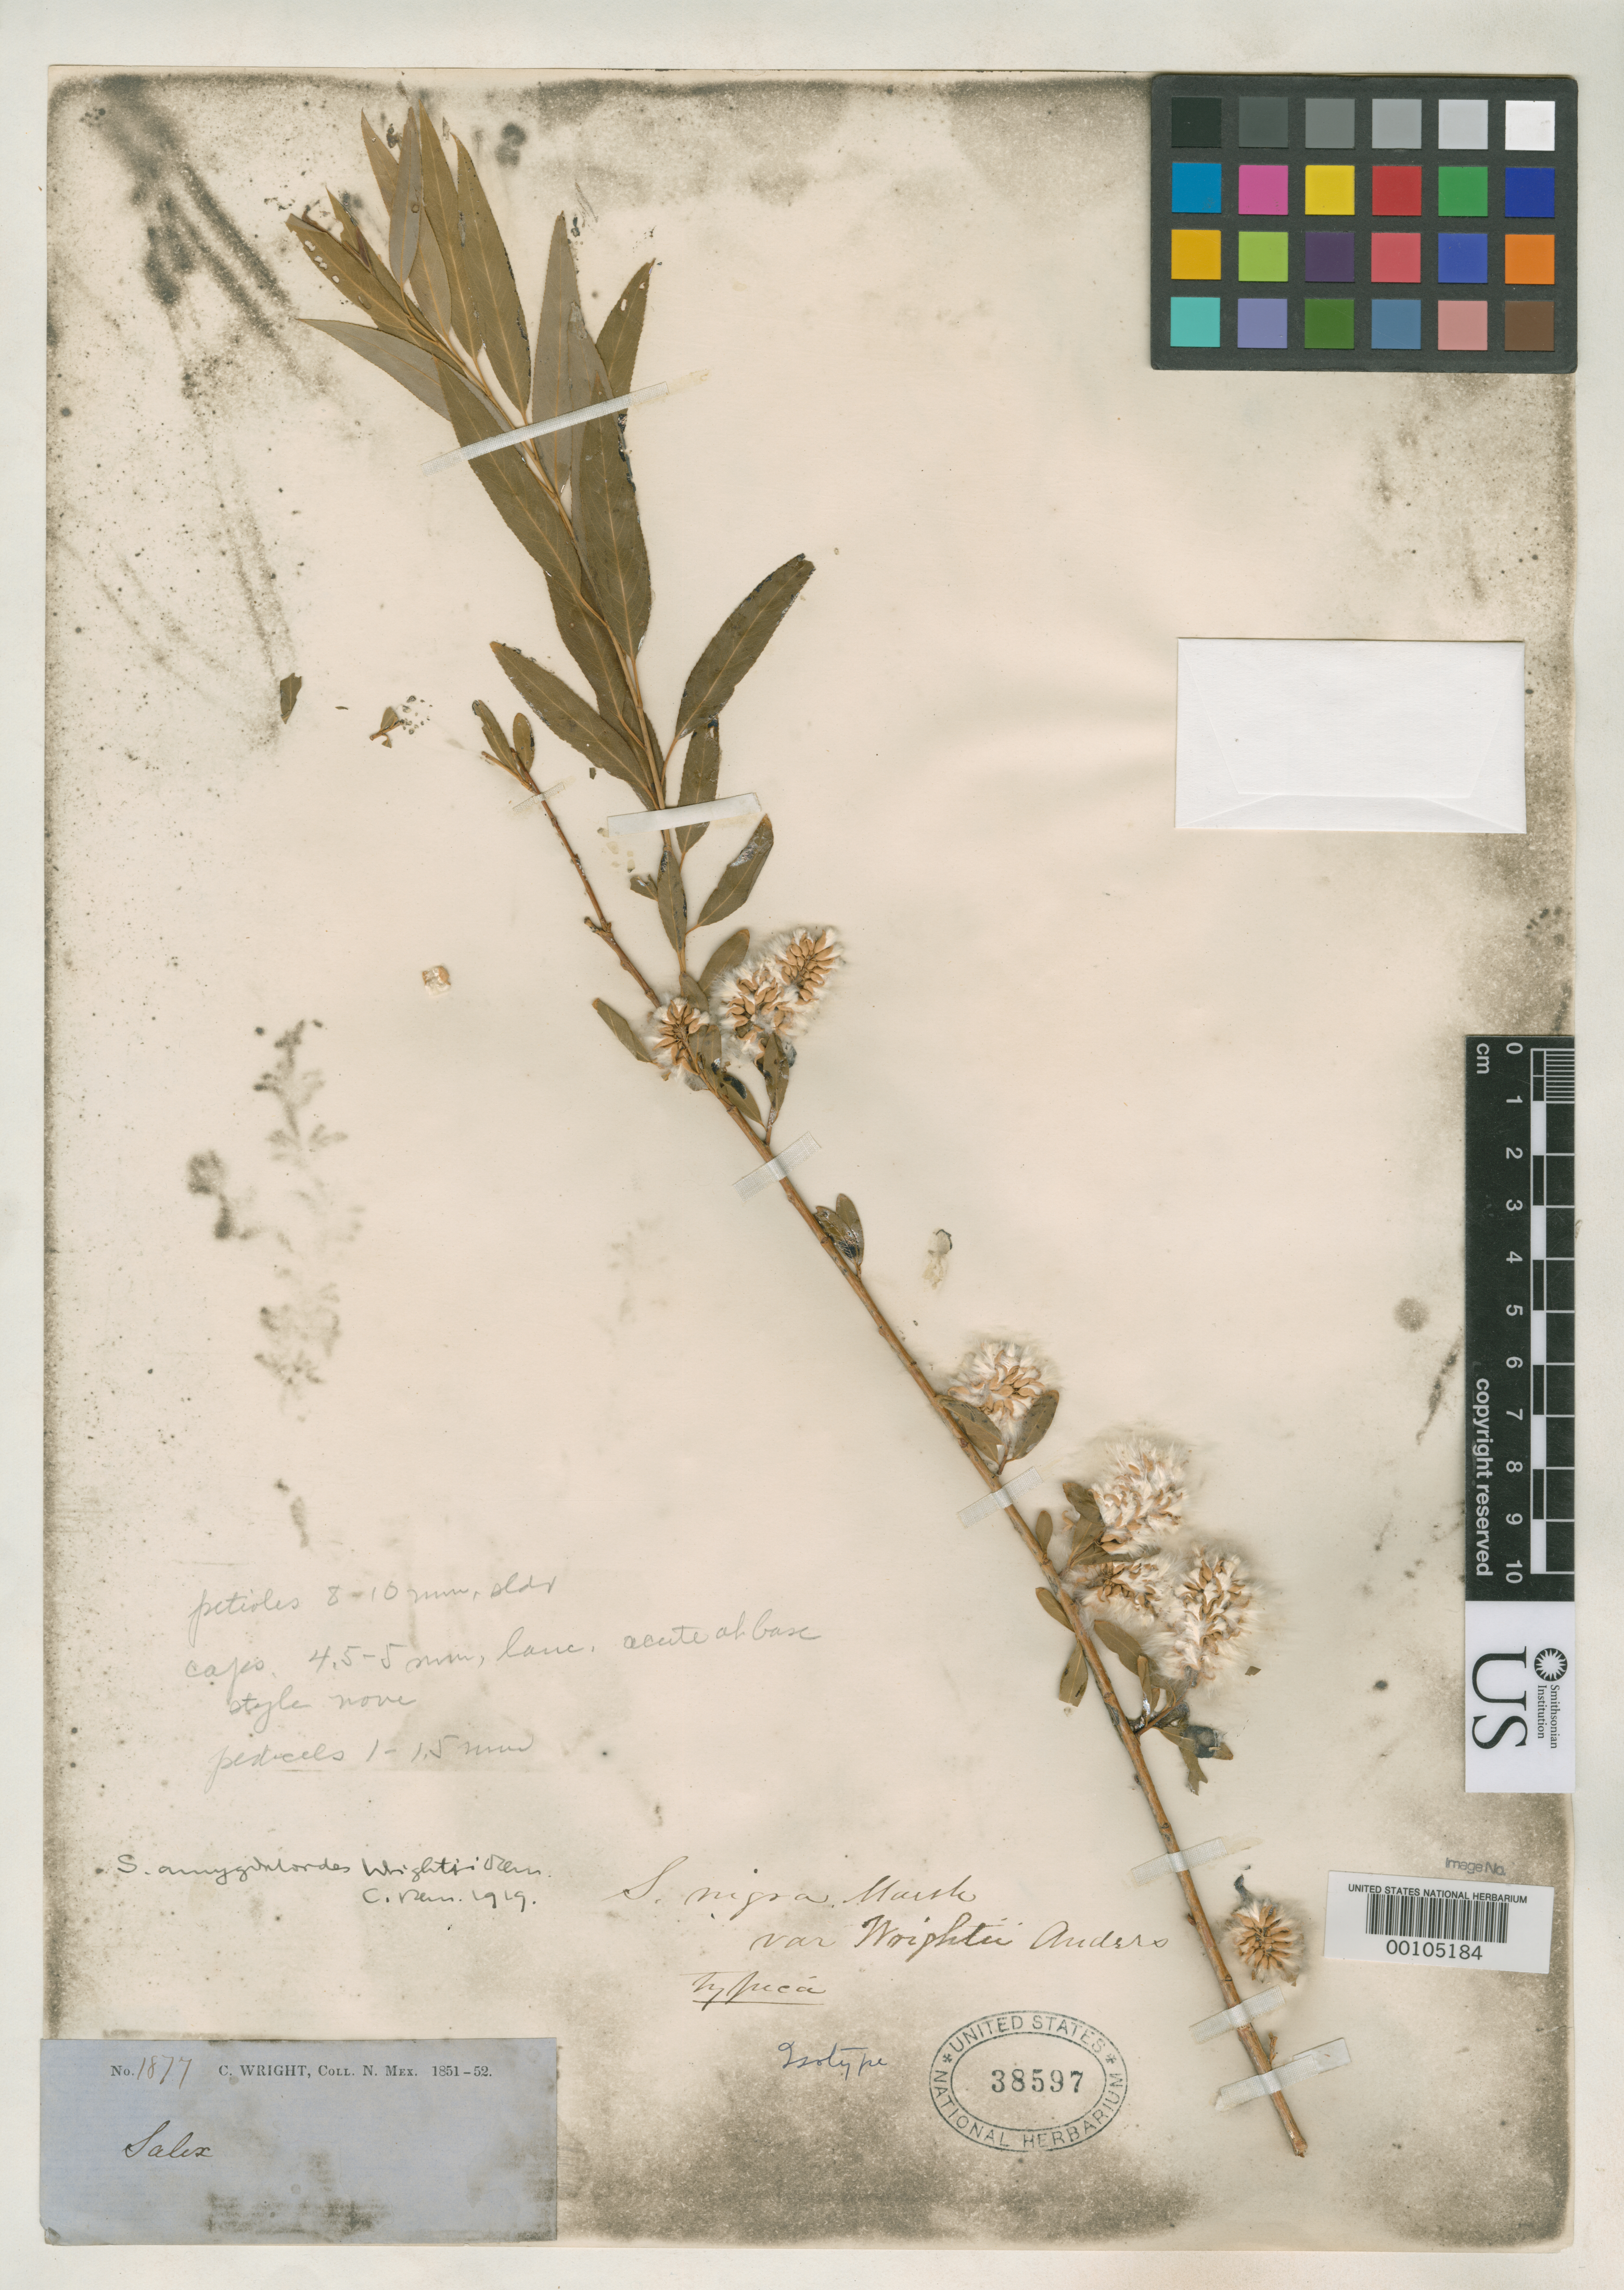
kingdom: Plantae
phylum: Tracheophyta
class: Magnoliopsida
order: Malpighiales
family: Salicaceae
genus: Salix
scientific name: Salix nigra var. wrightii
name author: Andersson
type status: Isotype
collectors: C. Wright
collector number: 1877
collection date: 1851/1852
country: United States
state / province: New Mexico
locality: "N. Mex." [=northern Mexico or New Mexico? either way possibly referring to present-day Arizona or Texas]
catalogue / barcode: US 38597